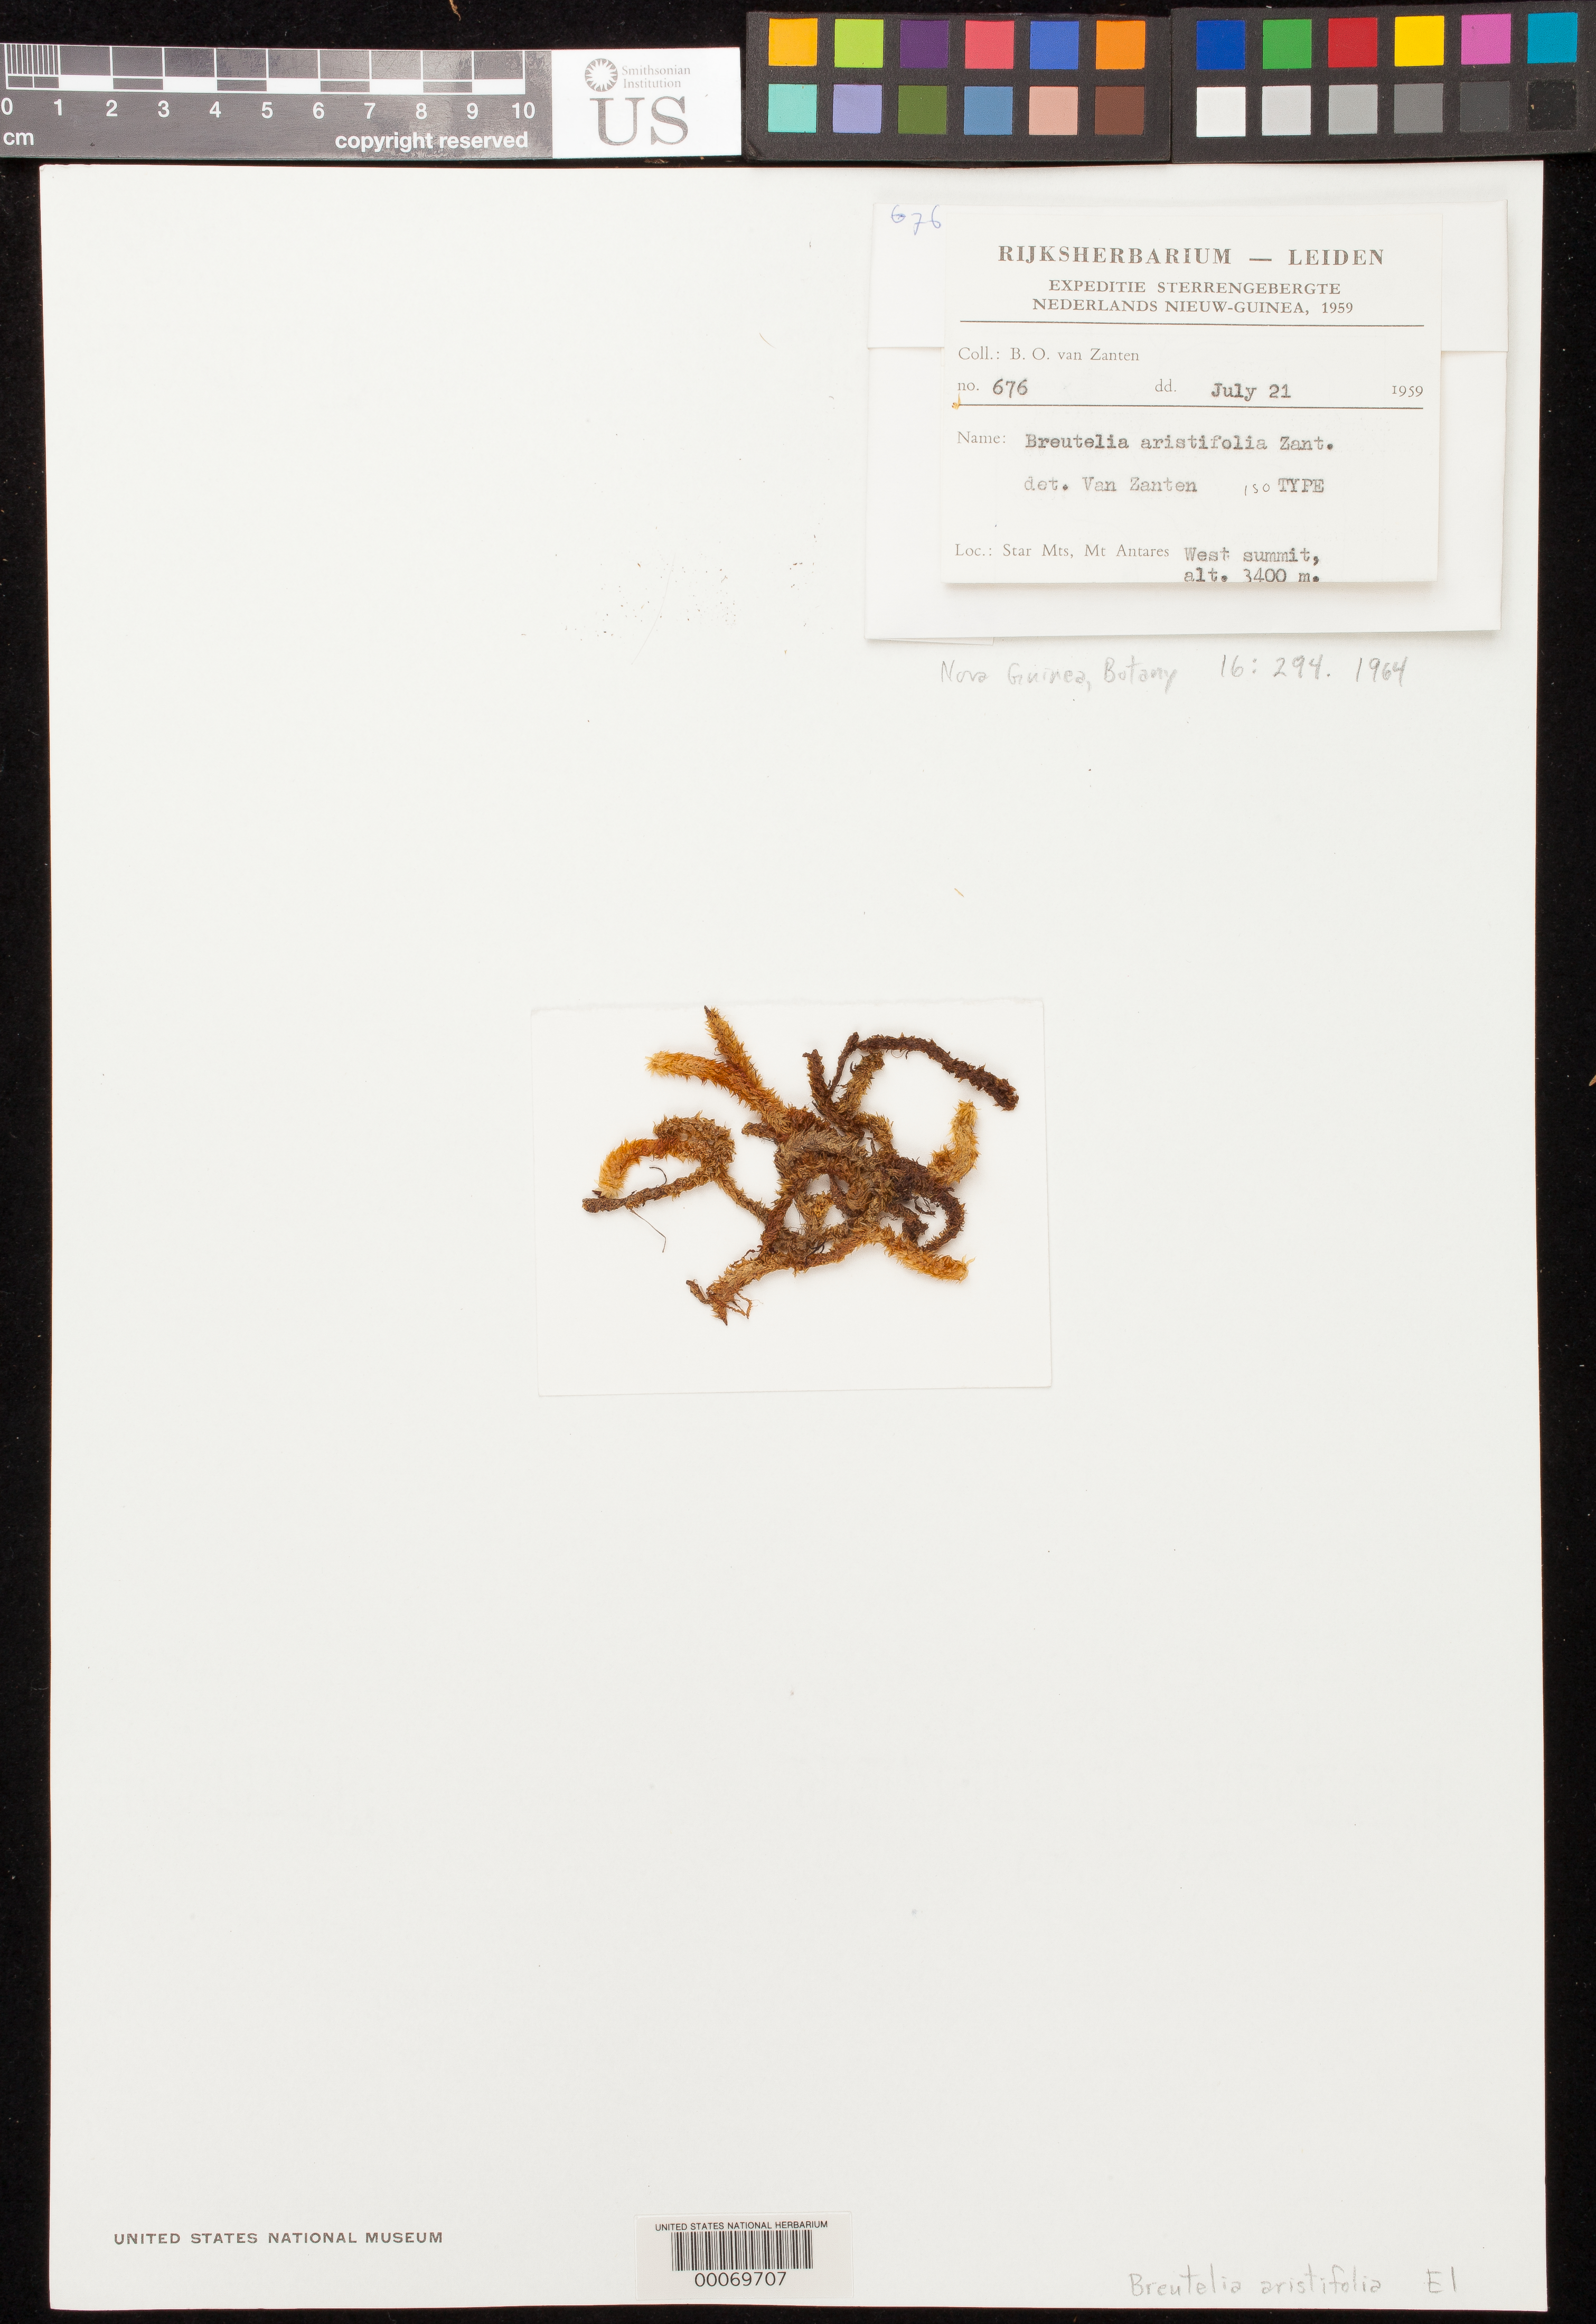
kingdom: Plantae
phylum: Bryophyta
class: Bryopsida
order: Bartramiales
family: Bartramiaceae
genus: Breutelia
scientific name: Breutelia aristifolia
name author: van Zanten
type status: Isotype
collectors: B. van Zanten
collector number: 676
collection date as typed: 21 Jul 1959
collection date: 1959-07-21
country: Papua New Guinea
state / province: New Guinea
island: New Guinea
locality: Star Mts., Mt. Antares, W summit.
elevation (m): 3400